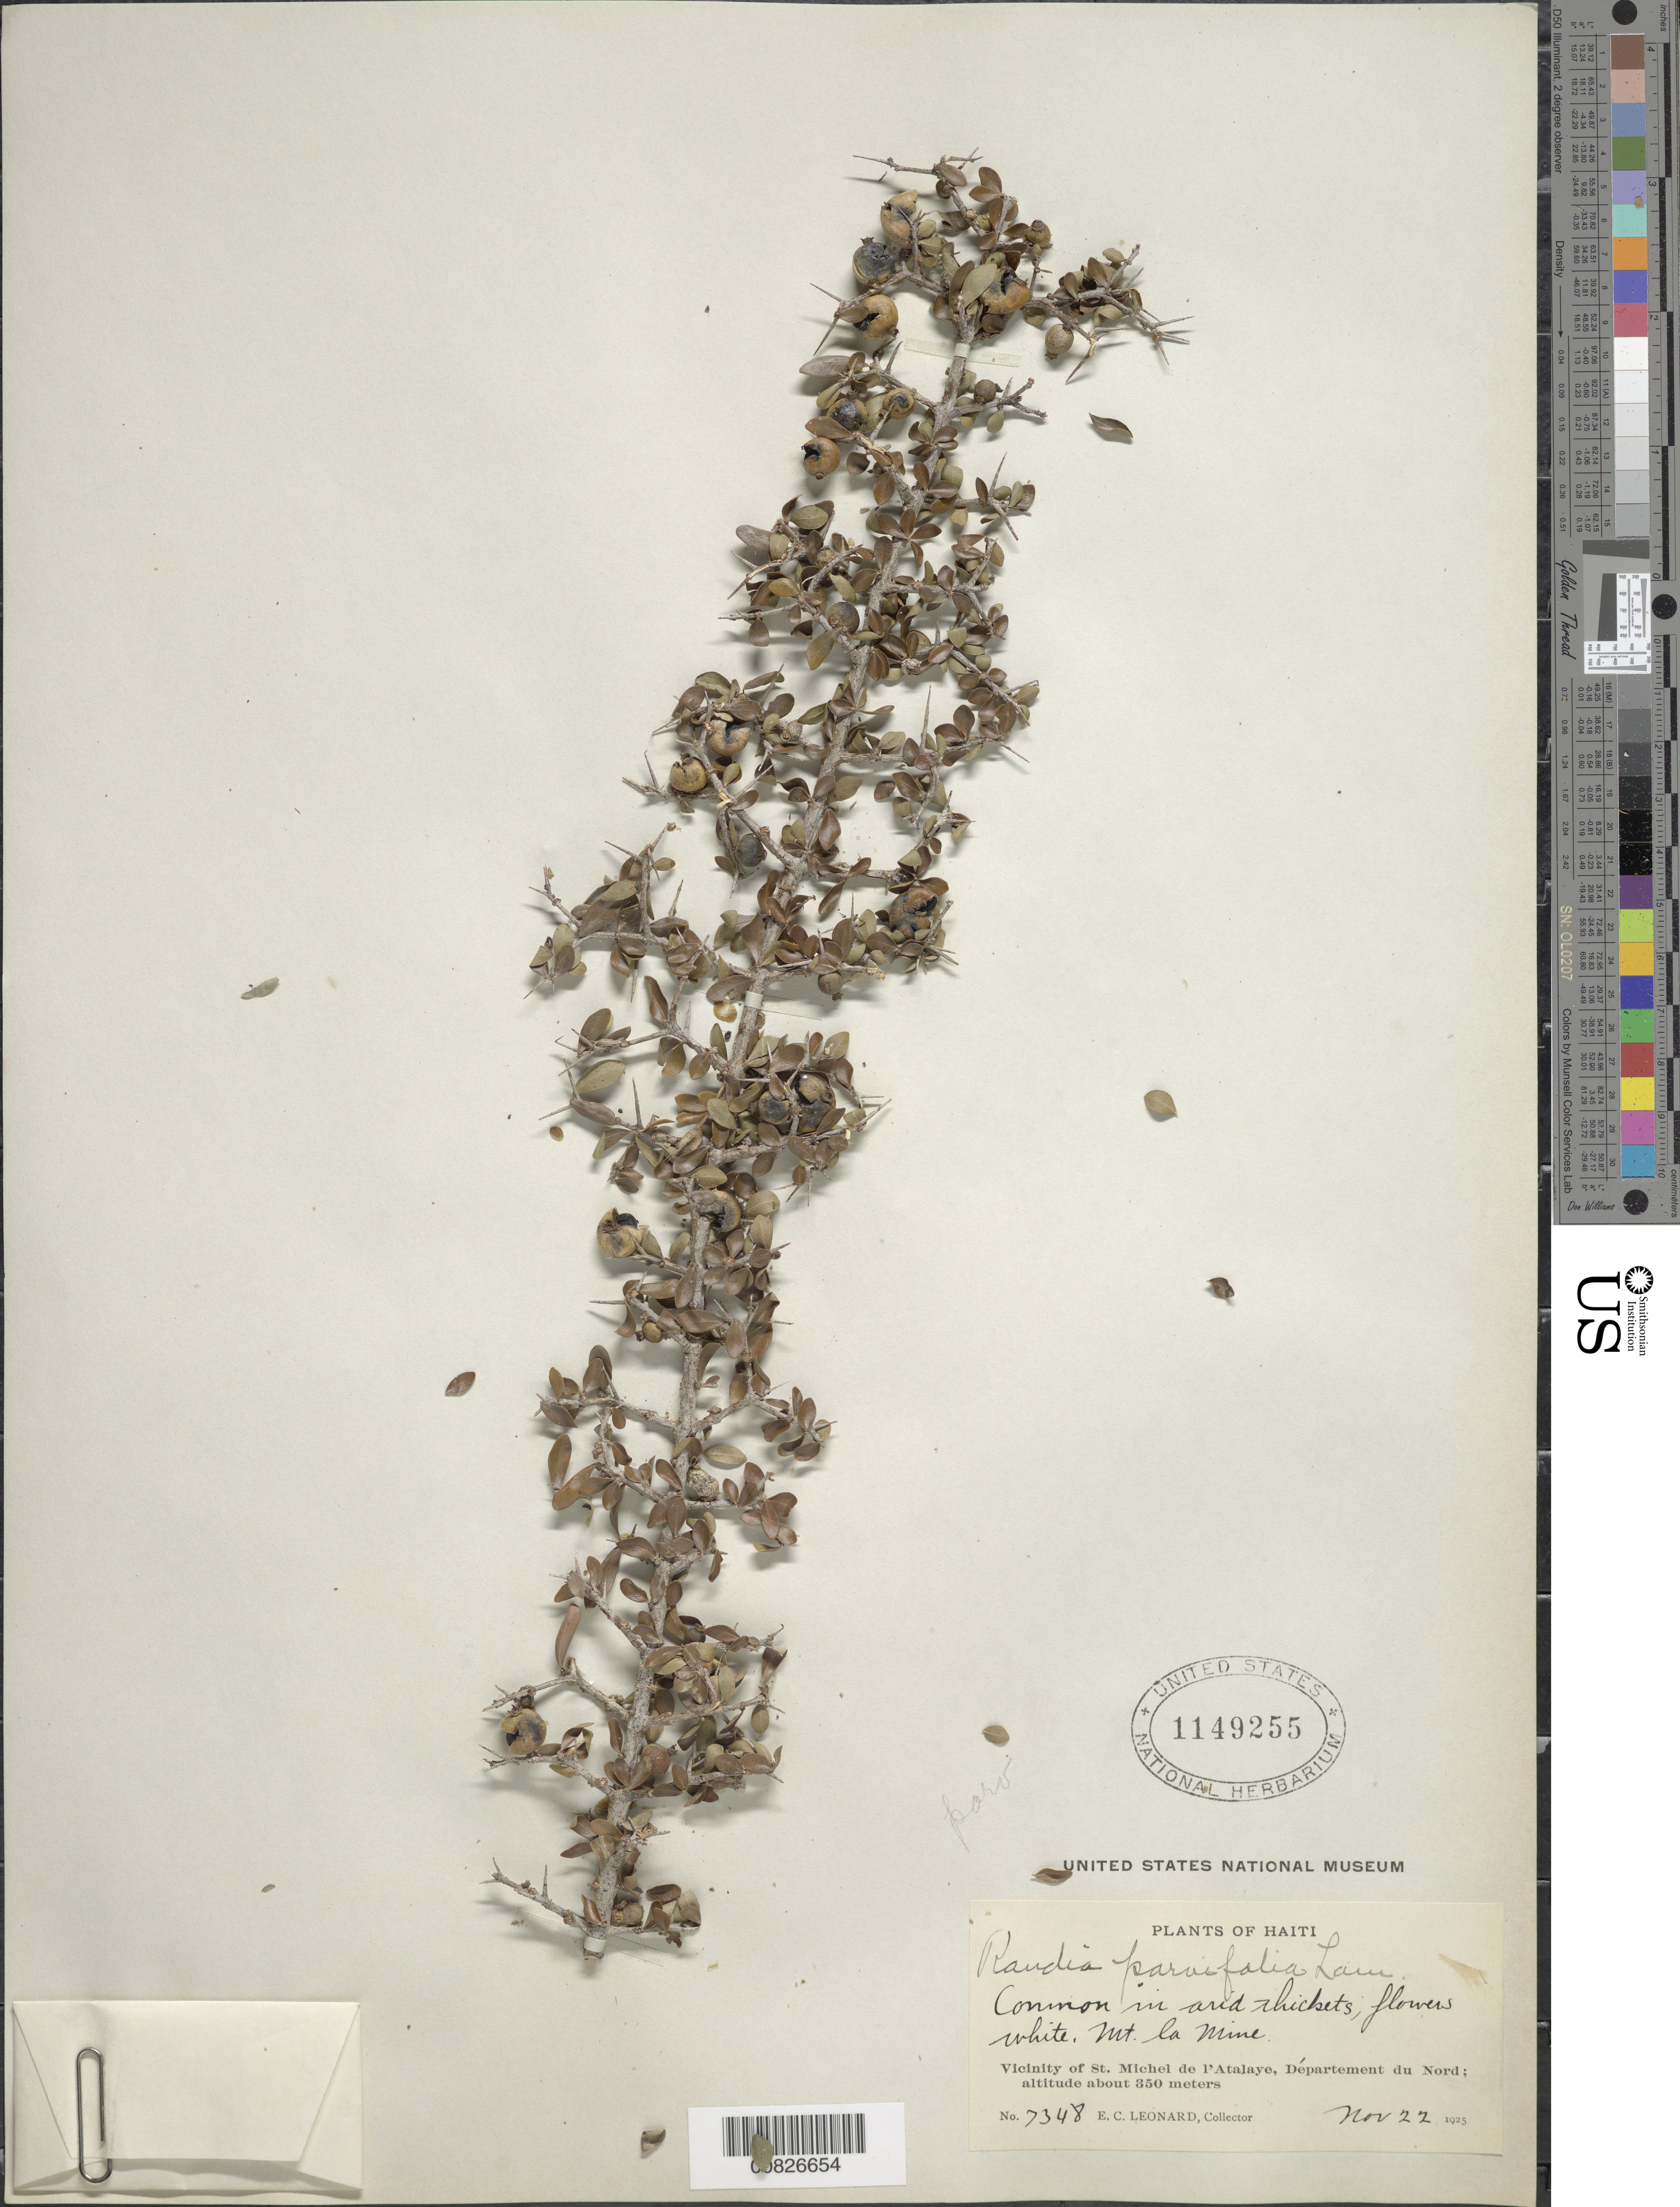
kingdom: Plantae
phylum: Tracheophyta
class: Magnoliopsida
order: Gentianales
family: Rubiaceae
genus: Randia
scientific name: Randia parvifolia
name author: Lam.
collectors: E. C. Leonard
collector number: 7348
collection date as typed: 22 Nov 1925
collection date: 1925-11-22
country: Haiti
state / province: Artibonite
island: Hispaniola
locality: Vicinity of St. Michel de l'Atalaye, Mt la Mine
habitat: Arid thickets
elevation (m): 350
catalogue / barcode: US 1149255